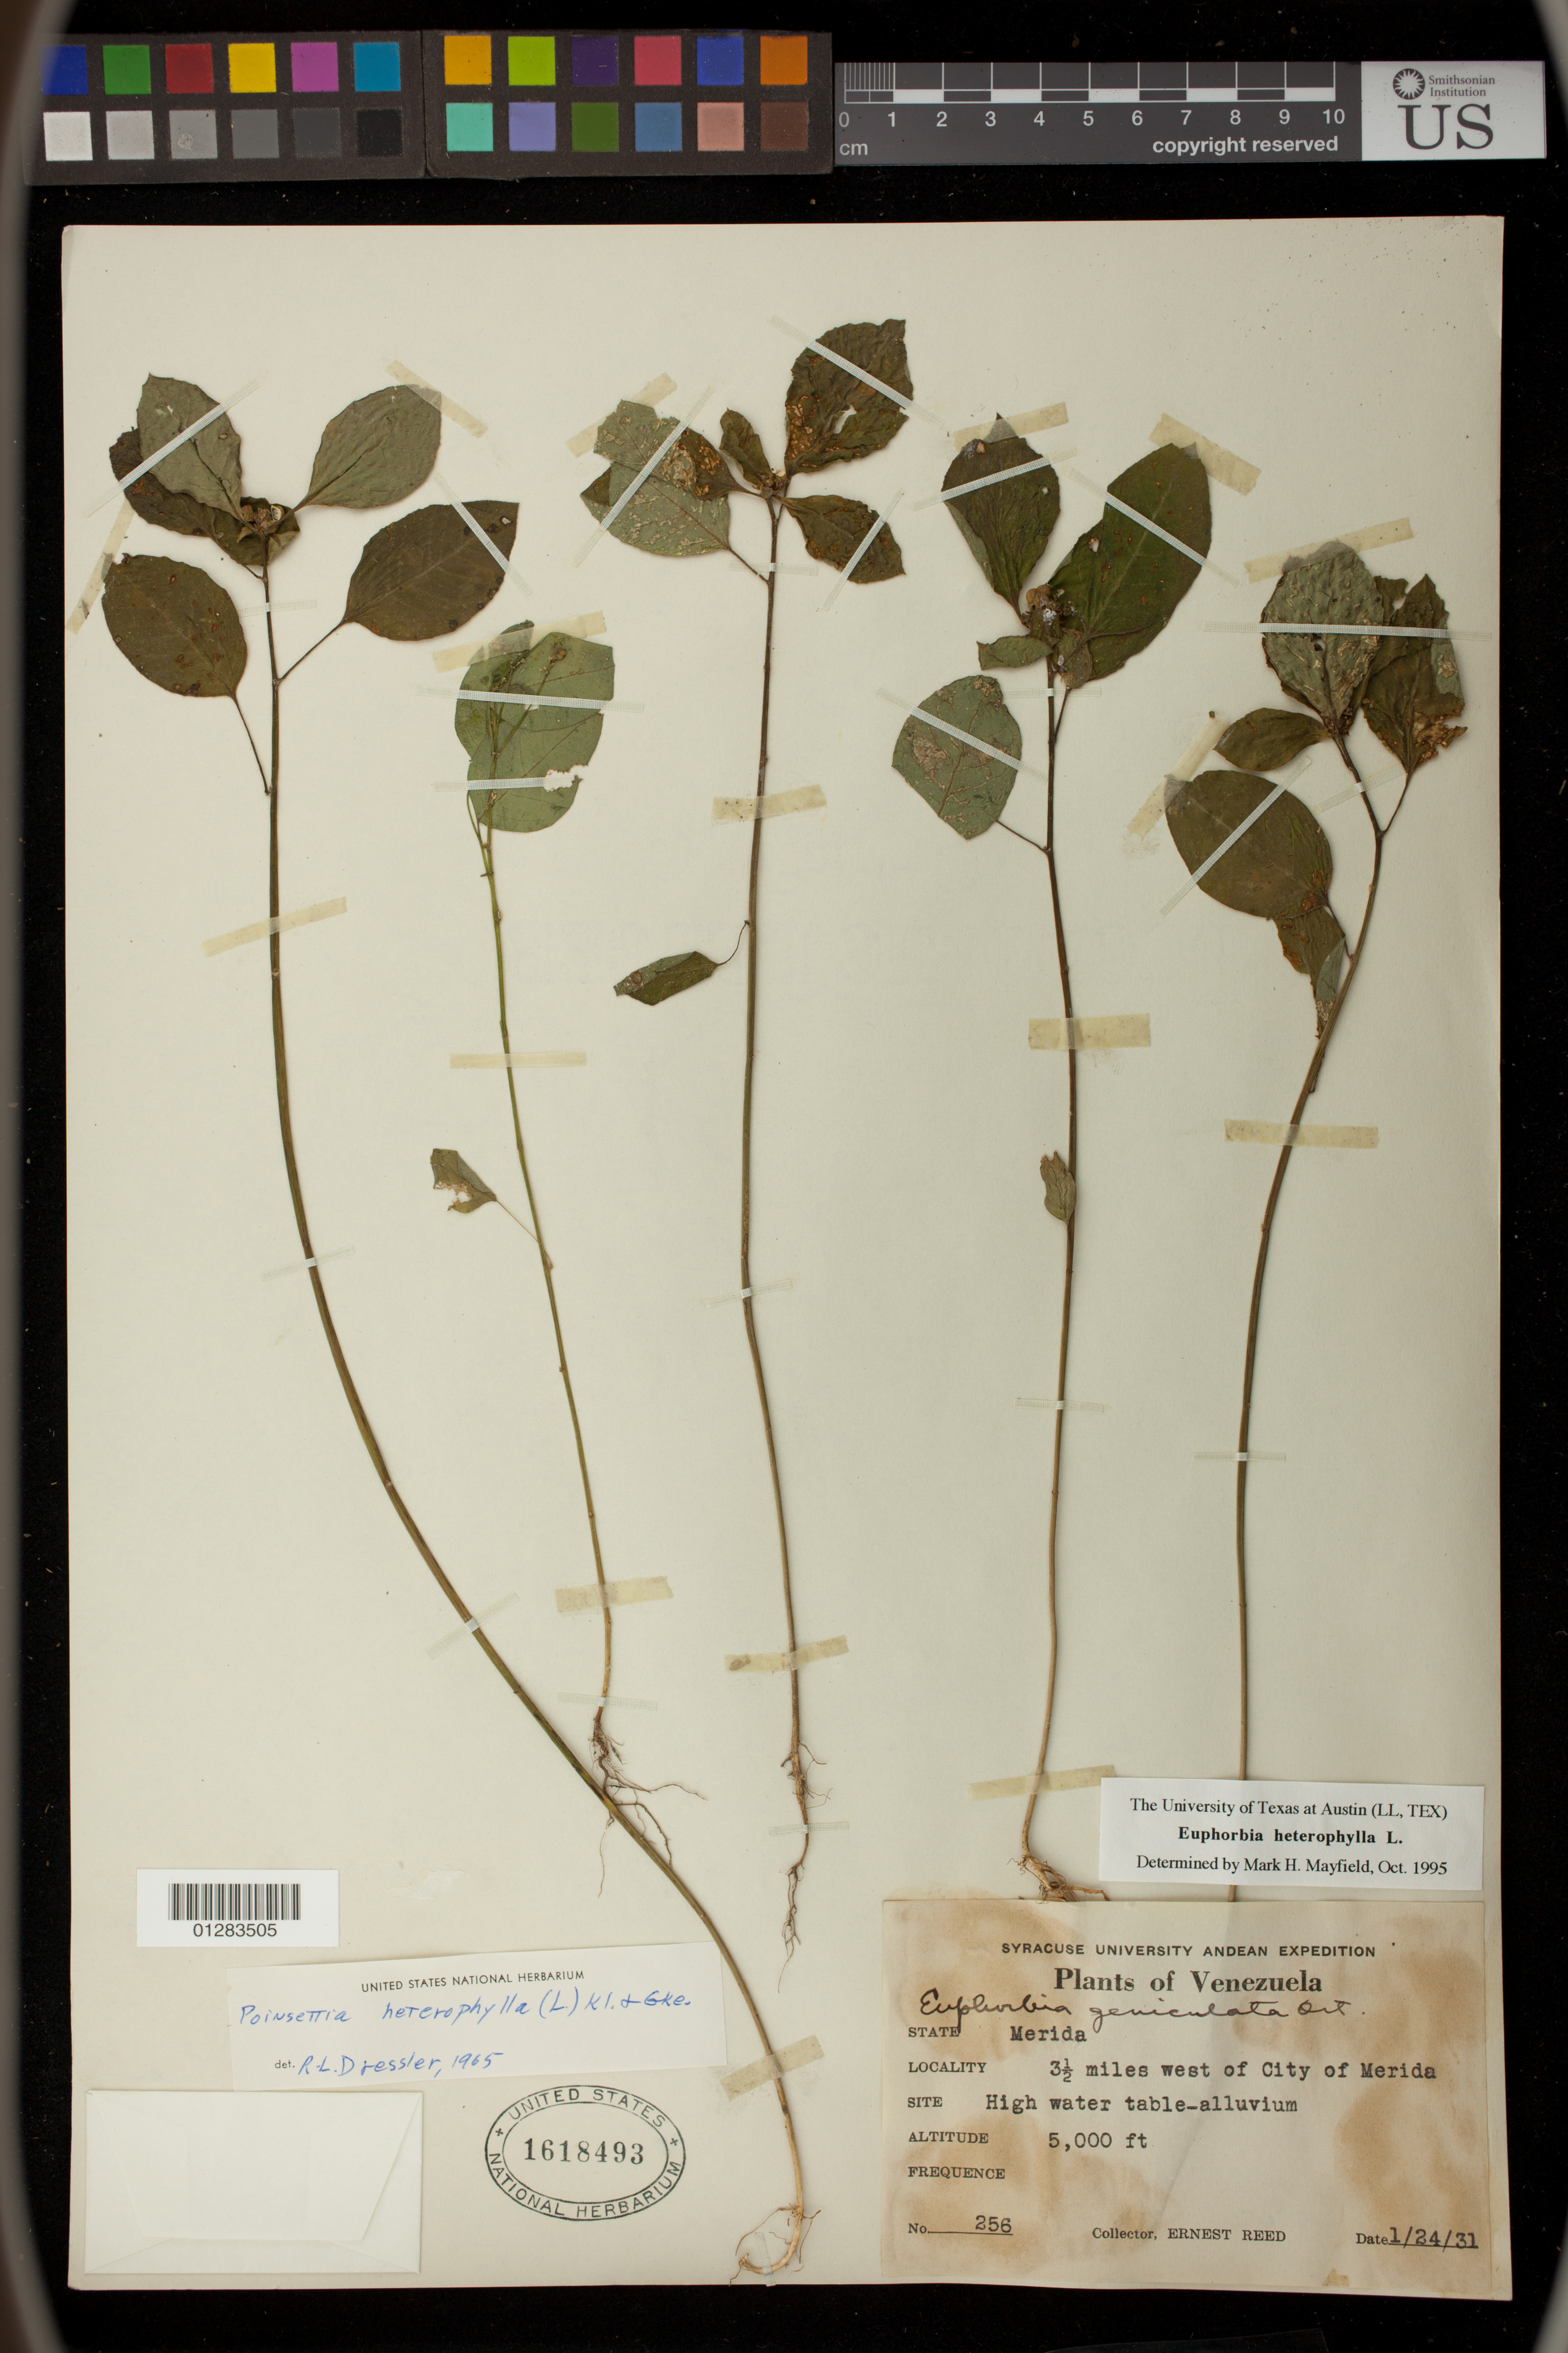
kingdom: Plantae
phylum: Tracheophyta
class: Magnoliopsida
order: Malpighiales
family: Euphorbiaceae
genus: Euphorbia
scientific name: Euphorbia heterophylla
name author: L.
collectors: E. Reed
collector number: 256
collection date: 1931-01-24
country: Venezuela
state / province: Mérida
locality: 3 1/2 miles west of city of Merida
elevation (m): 1524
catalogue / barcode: US 1618493